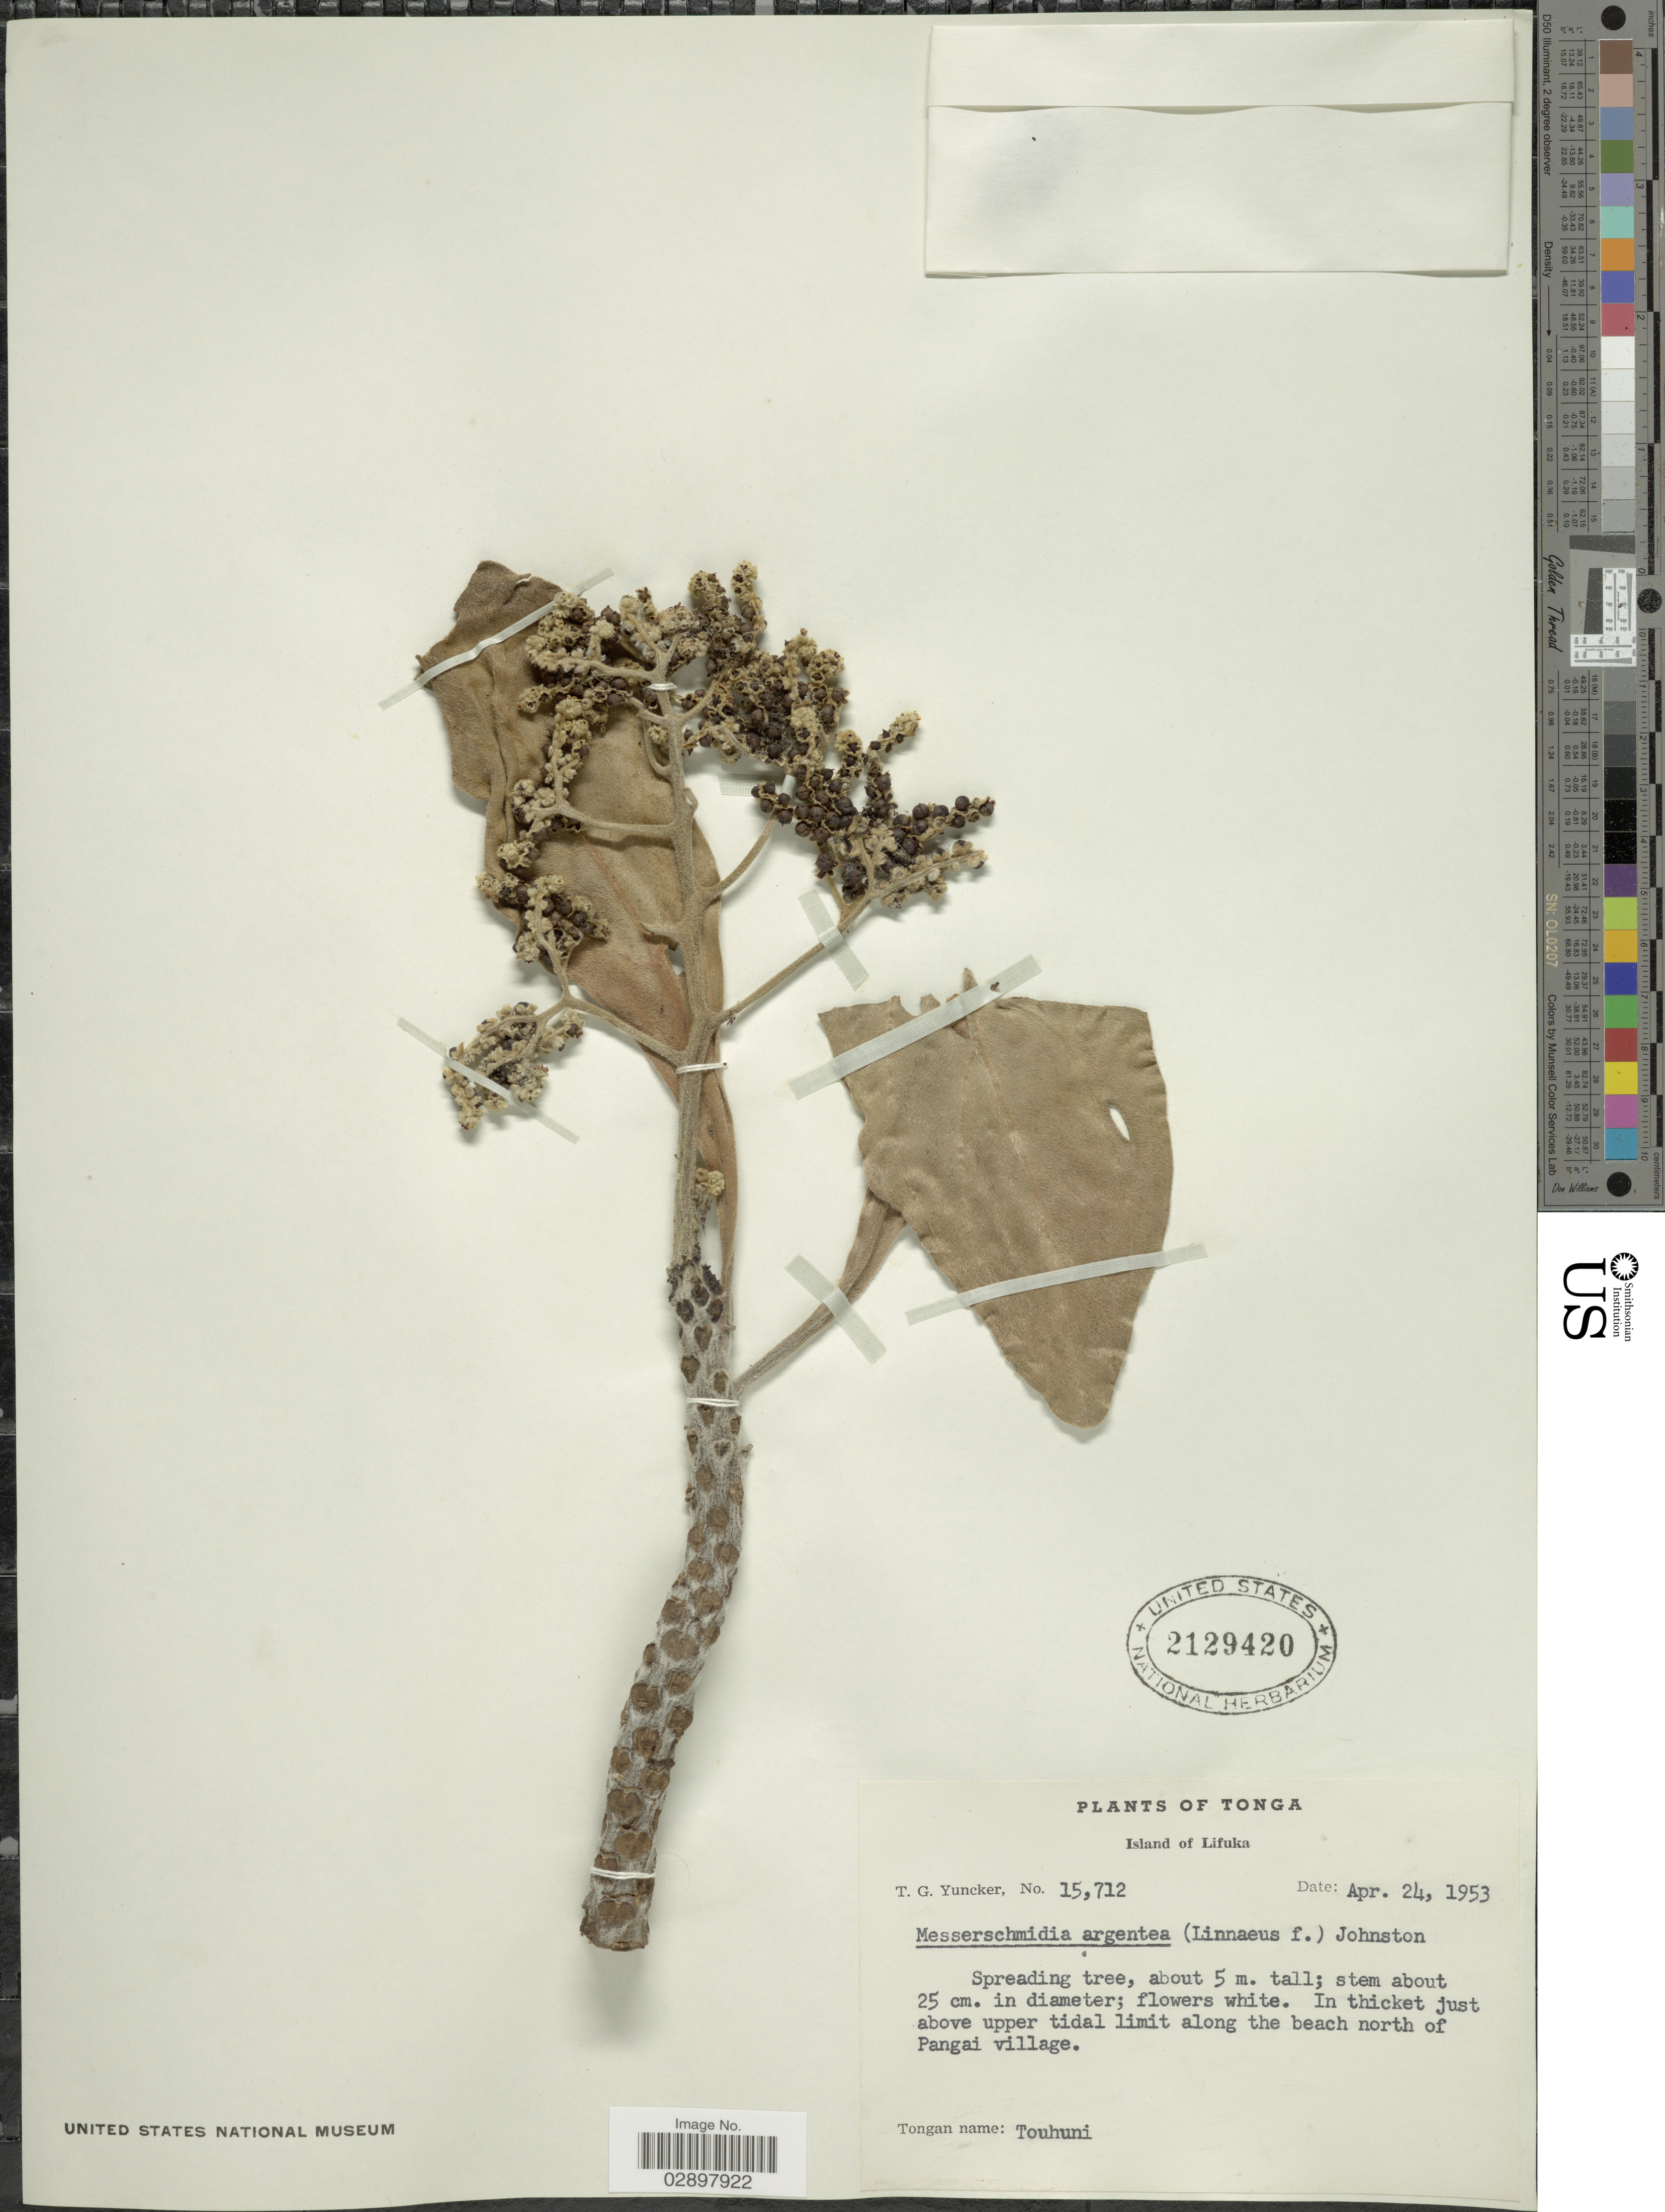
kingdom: Plantae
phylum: Tracheophyta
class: Magnoliopsida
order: Boraginales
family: Heliotropiaceae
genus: Heliotropium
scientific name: Heliotropium arboreum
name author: (Blanco) Mabberley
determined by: Wagner, W. L., (BOT), Smithsonian Institution - National Museum of Natural History (UNITED STATES)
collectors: T. G. Yuncker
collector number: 15712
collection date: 1953-04-24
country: Tonga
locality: Island of Lifuka. In thicket just above upper tidal limit along the beach north of Pangai village.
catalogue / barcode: US 2129420